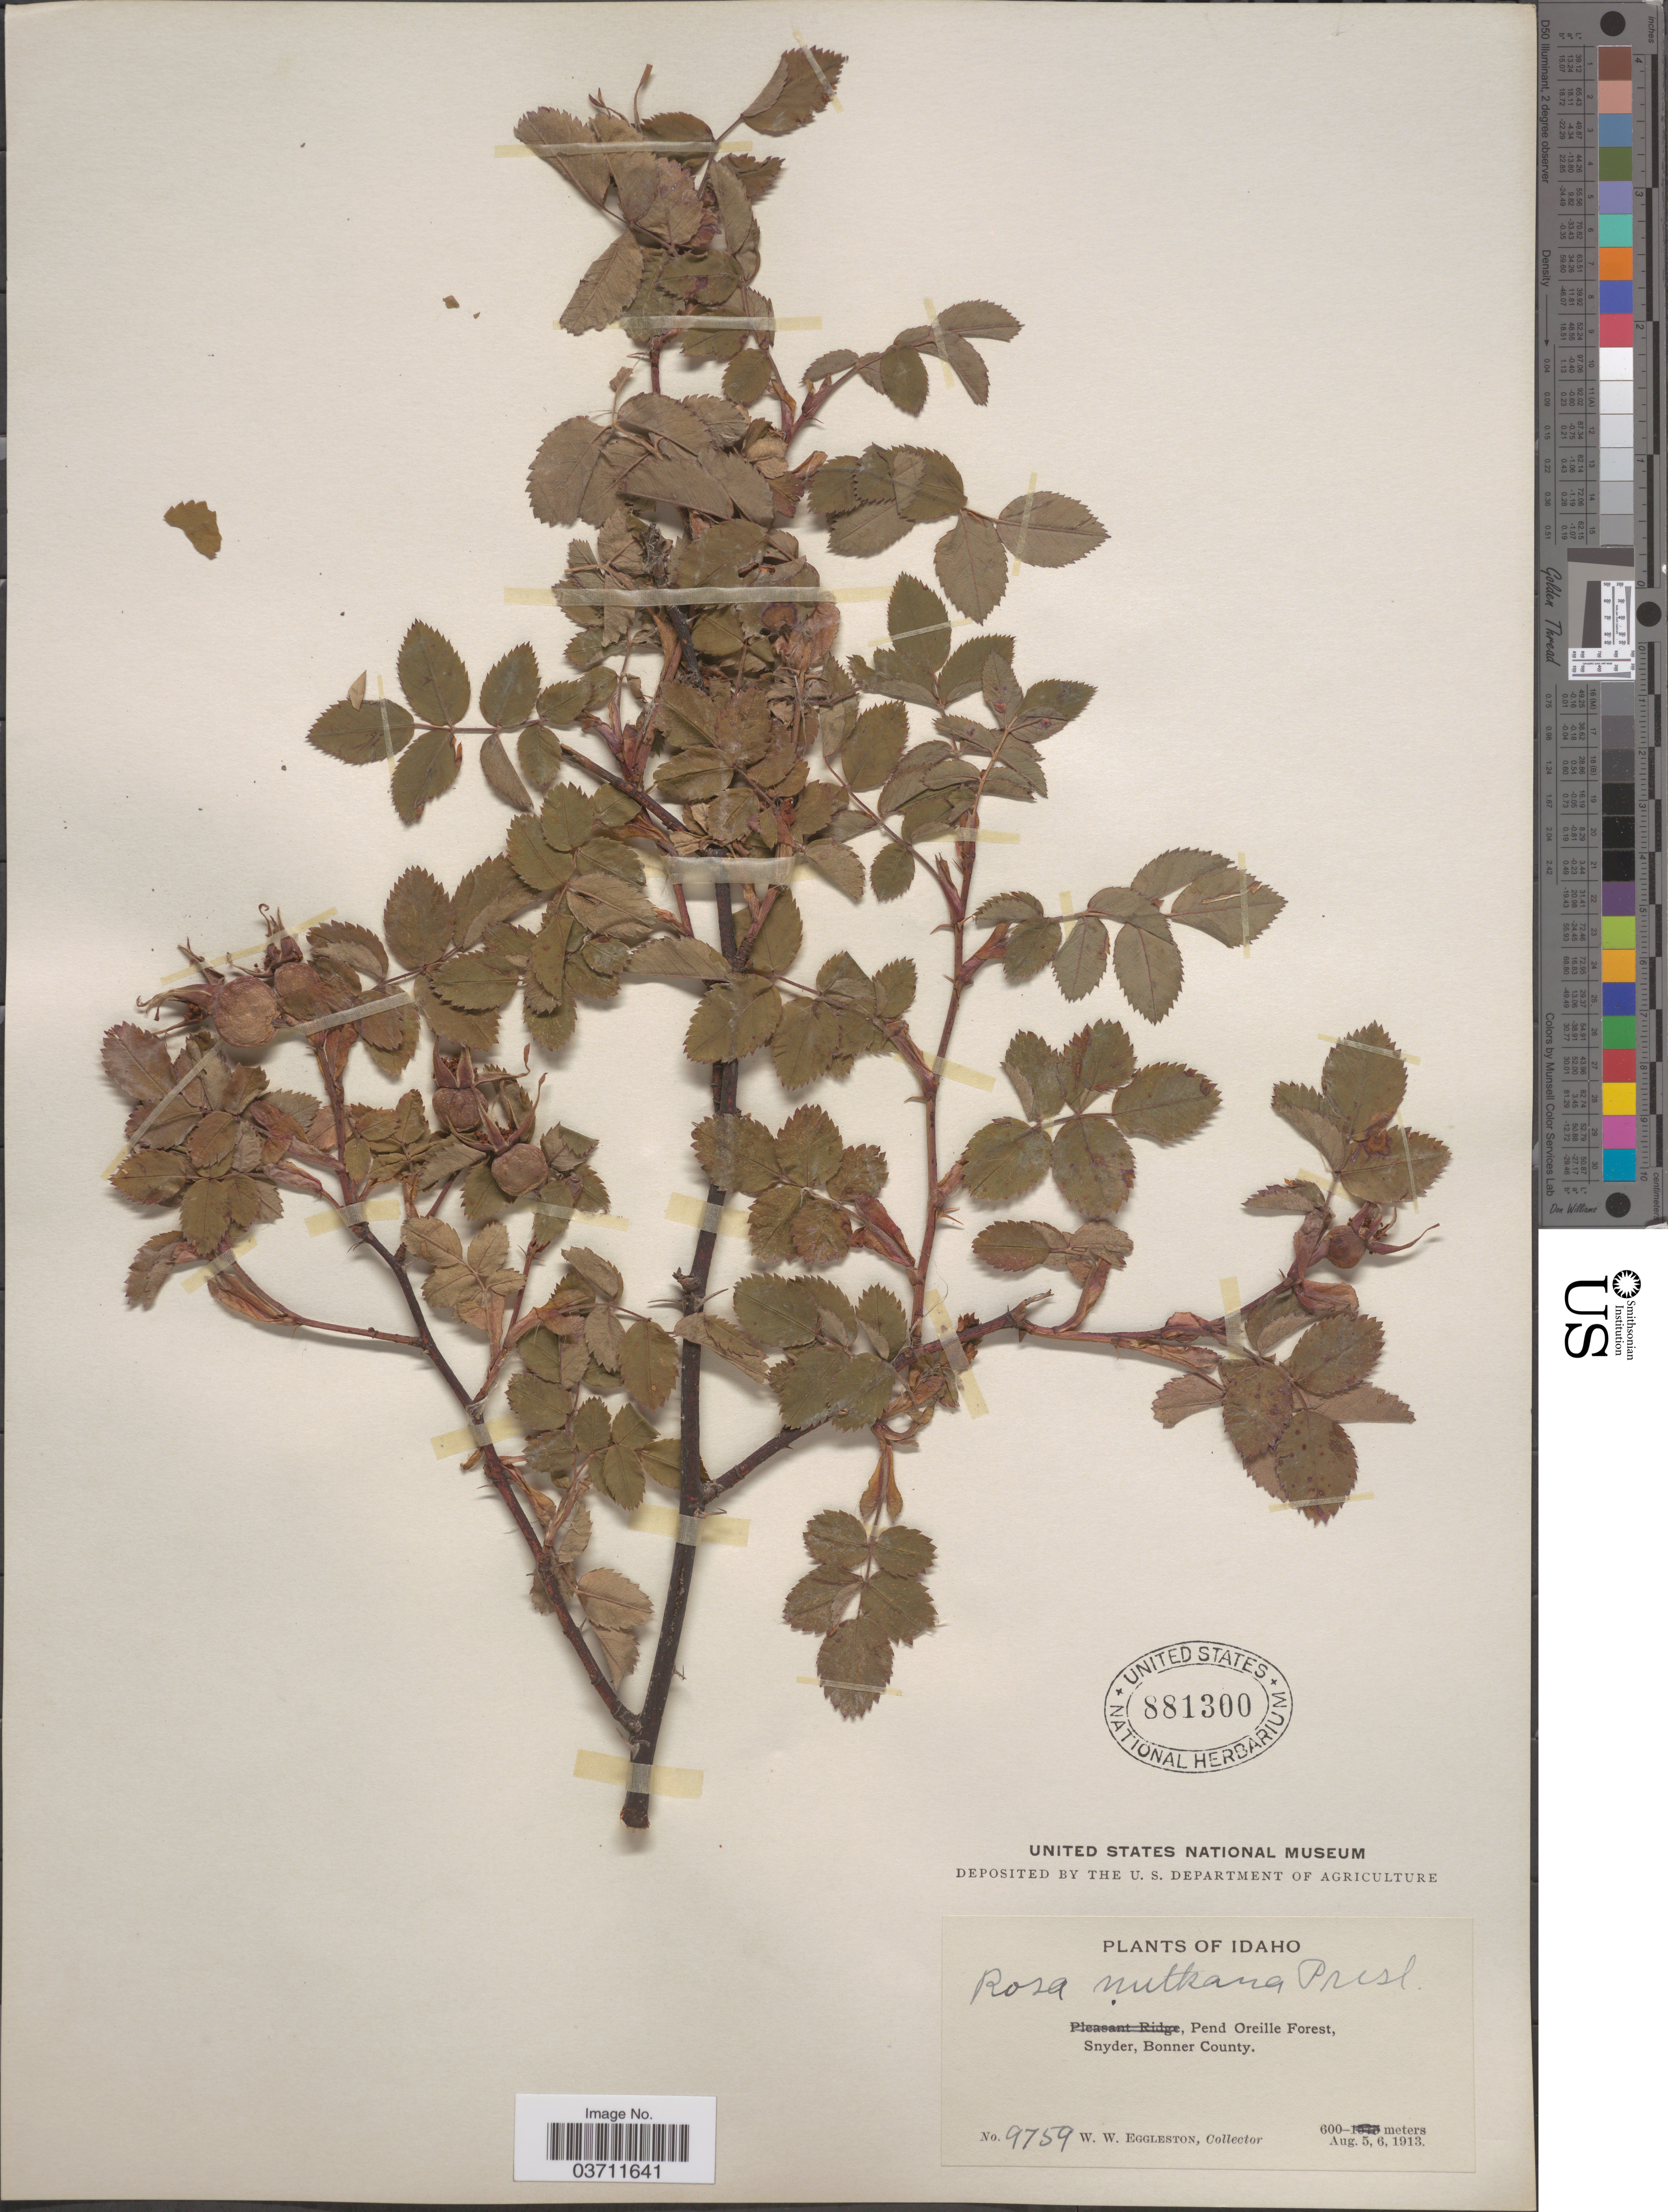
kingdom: Plantae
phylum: Tracheophyta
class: Magnoliopsida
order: Rosales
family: Rosaceae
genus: Rosa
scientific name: Rosa nutkana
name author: C. Presl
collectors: W. W. Eggleston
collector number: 9759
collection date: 1913-08-05/1913-08-06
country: United States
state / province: Idaho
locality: Pend Oreille Forest, Snyder, Bonner County.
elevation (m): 600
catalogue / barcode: US 881300